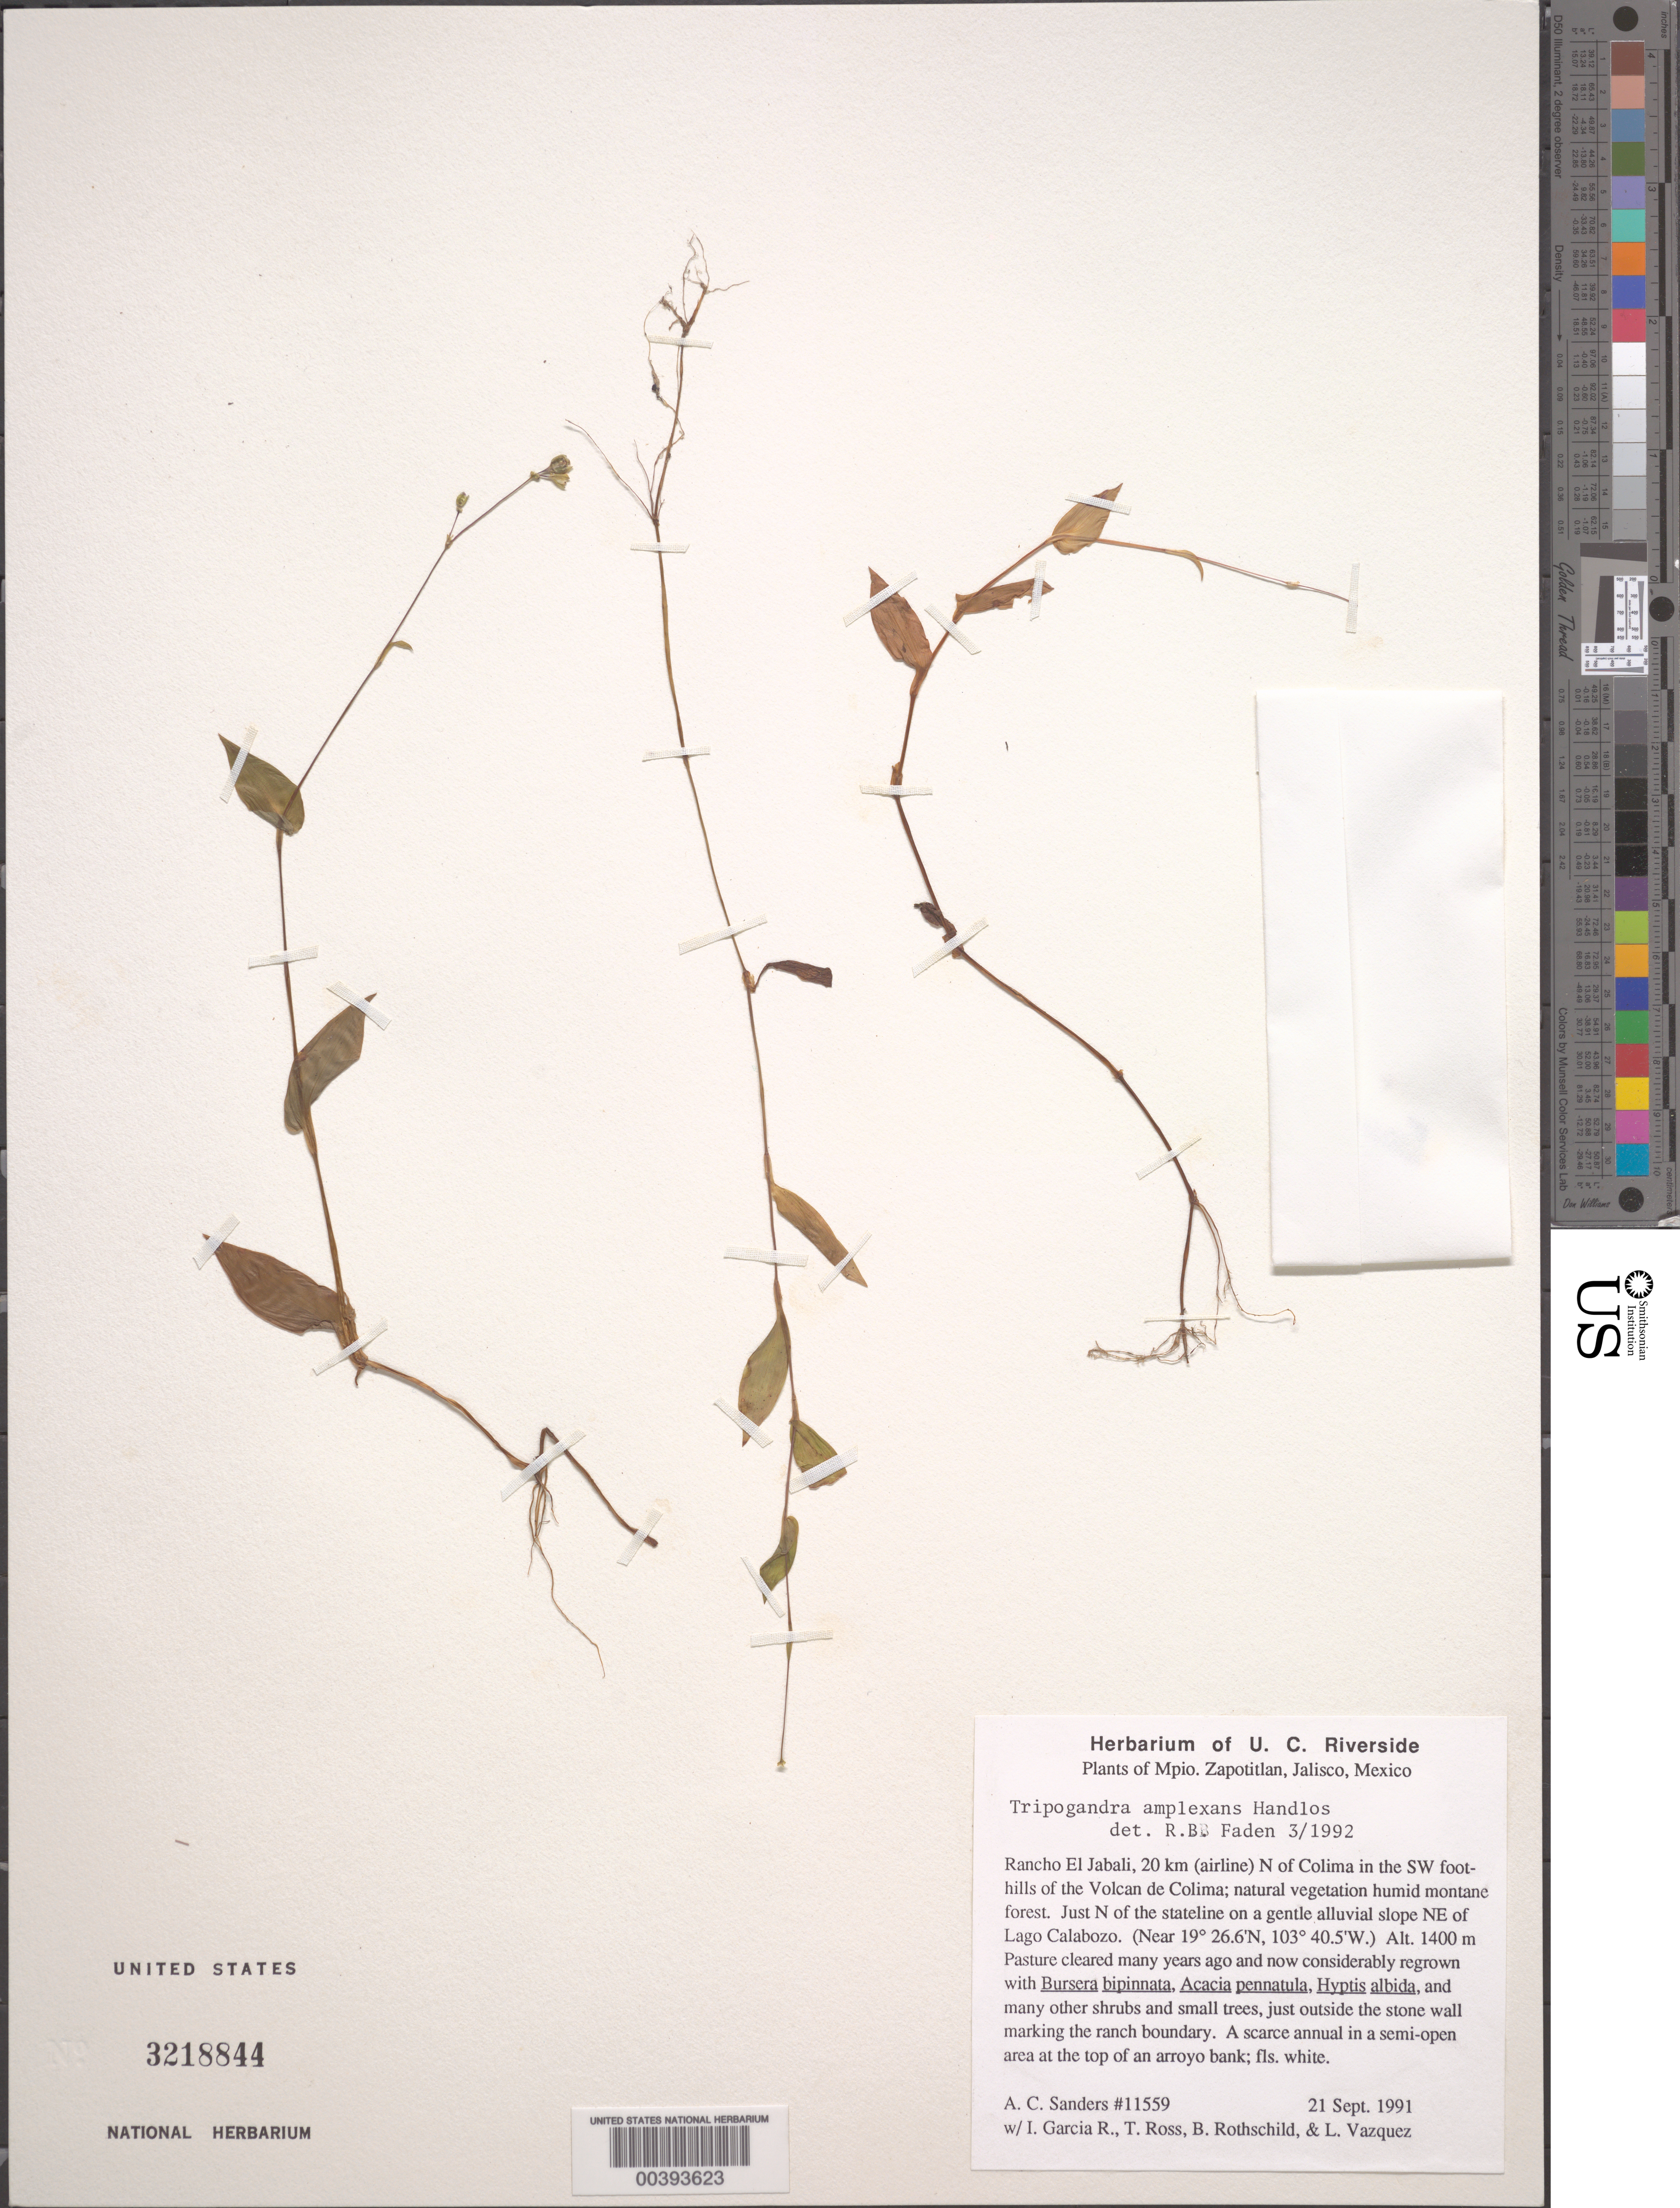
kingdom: Plantae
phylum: Tracheophyta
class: Liliopsida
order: Commelinales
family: Commelinaceae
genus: Tripogandra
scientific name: Tripogandra amplexans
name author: Handlos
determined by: Faden, Robert B., (US), Smithsonian Institution - National Museum of Natural History (UNITED STATES)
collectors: A. Sanders, L. Vazquez, I. Garcia, T. Ross & B. Rothschild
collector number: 11559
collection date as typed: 21 Sep 1991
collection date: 1991-09-21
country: Mexico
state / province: Jalisco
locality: Rancho El Jabali, N of Colima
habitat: Humid montane forest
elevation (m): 1400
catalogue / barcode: US 3218844